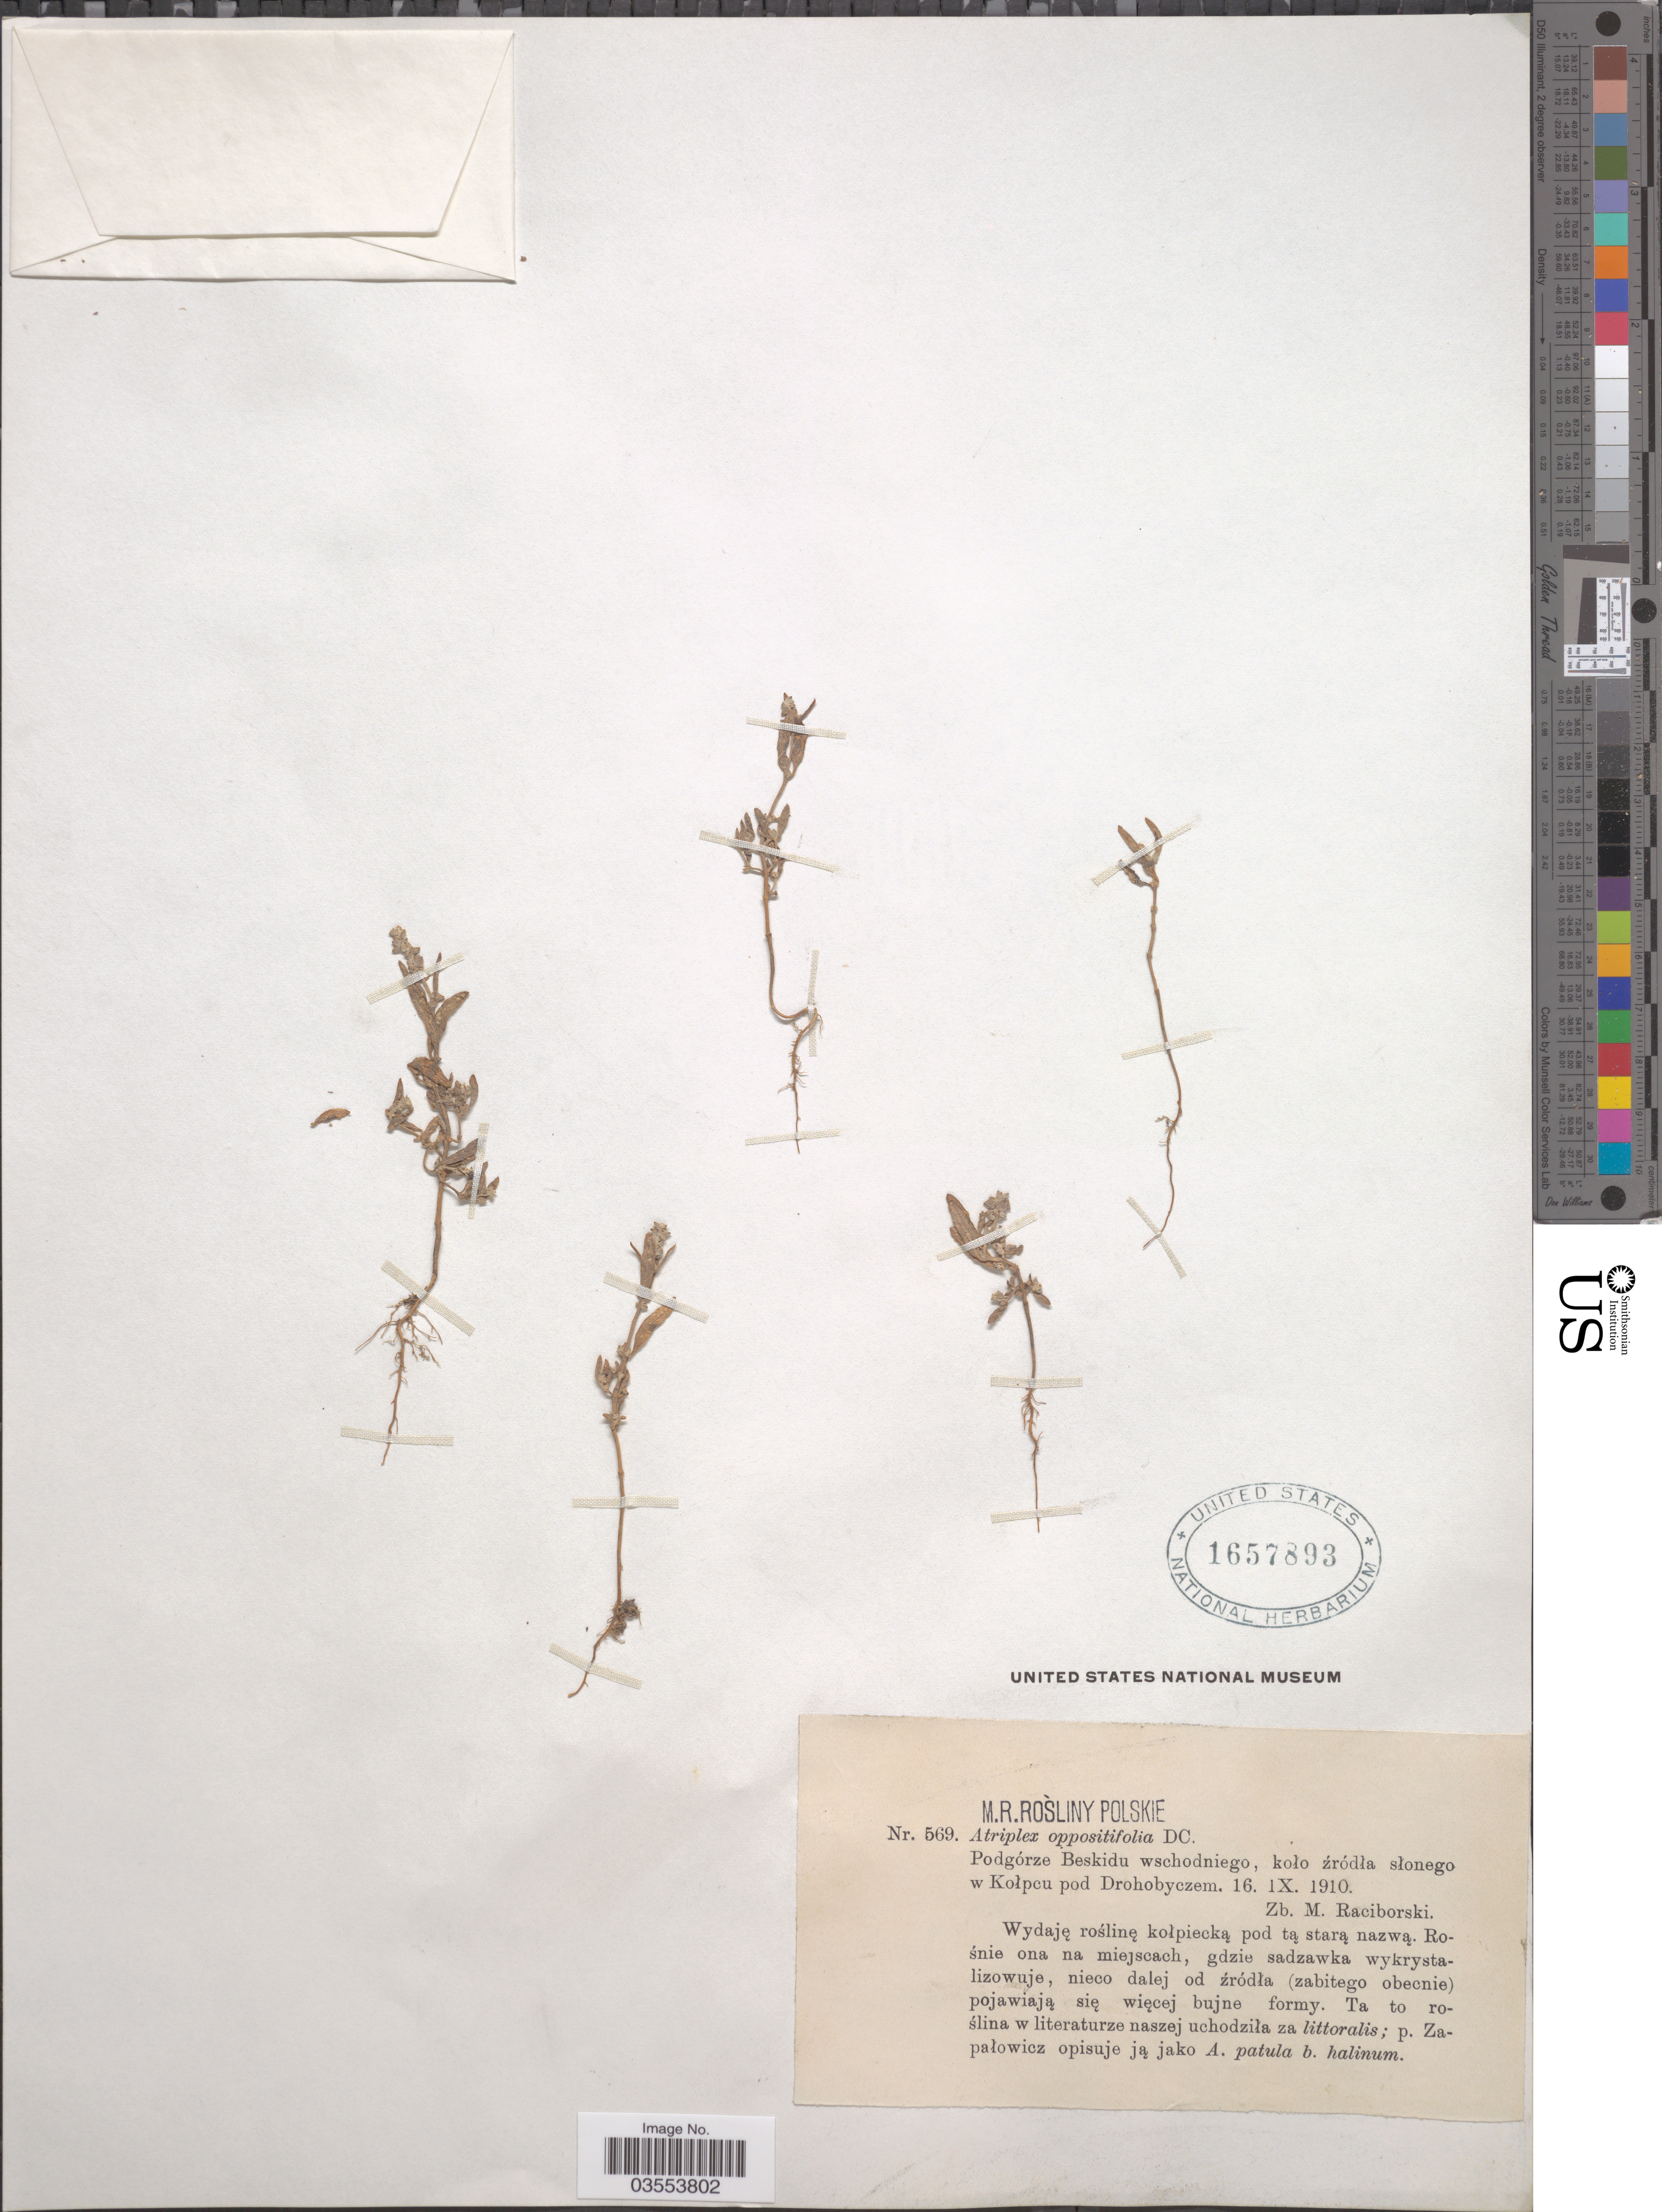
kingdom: Plantae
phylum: Tracheophyta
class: Magnoliopsida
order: Caryophyllales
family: Amaranthaceae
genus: Atriplex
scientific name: Atriplex oppositifolia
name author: S. Watson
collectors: Z. Raciborski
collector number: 569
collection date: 1910-09-16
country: Poland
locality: Podgórze Beskidu wschodniego, koło źródła słonego w Kołpcu pod Drohobyczem.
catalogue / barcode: US 1657893